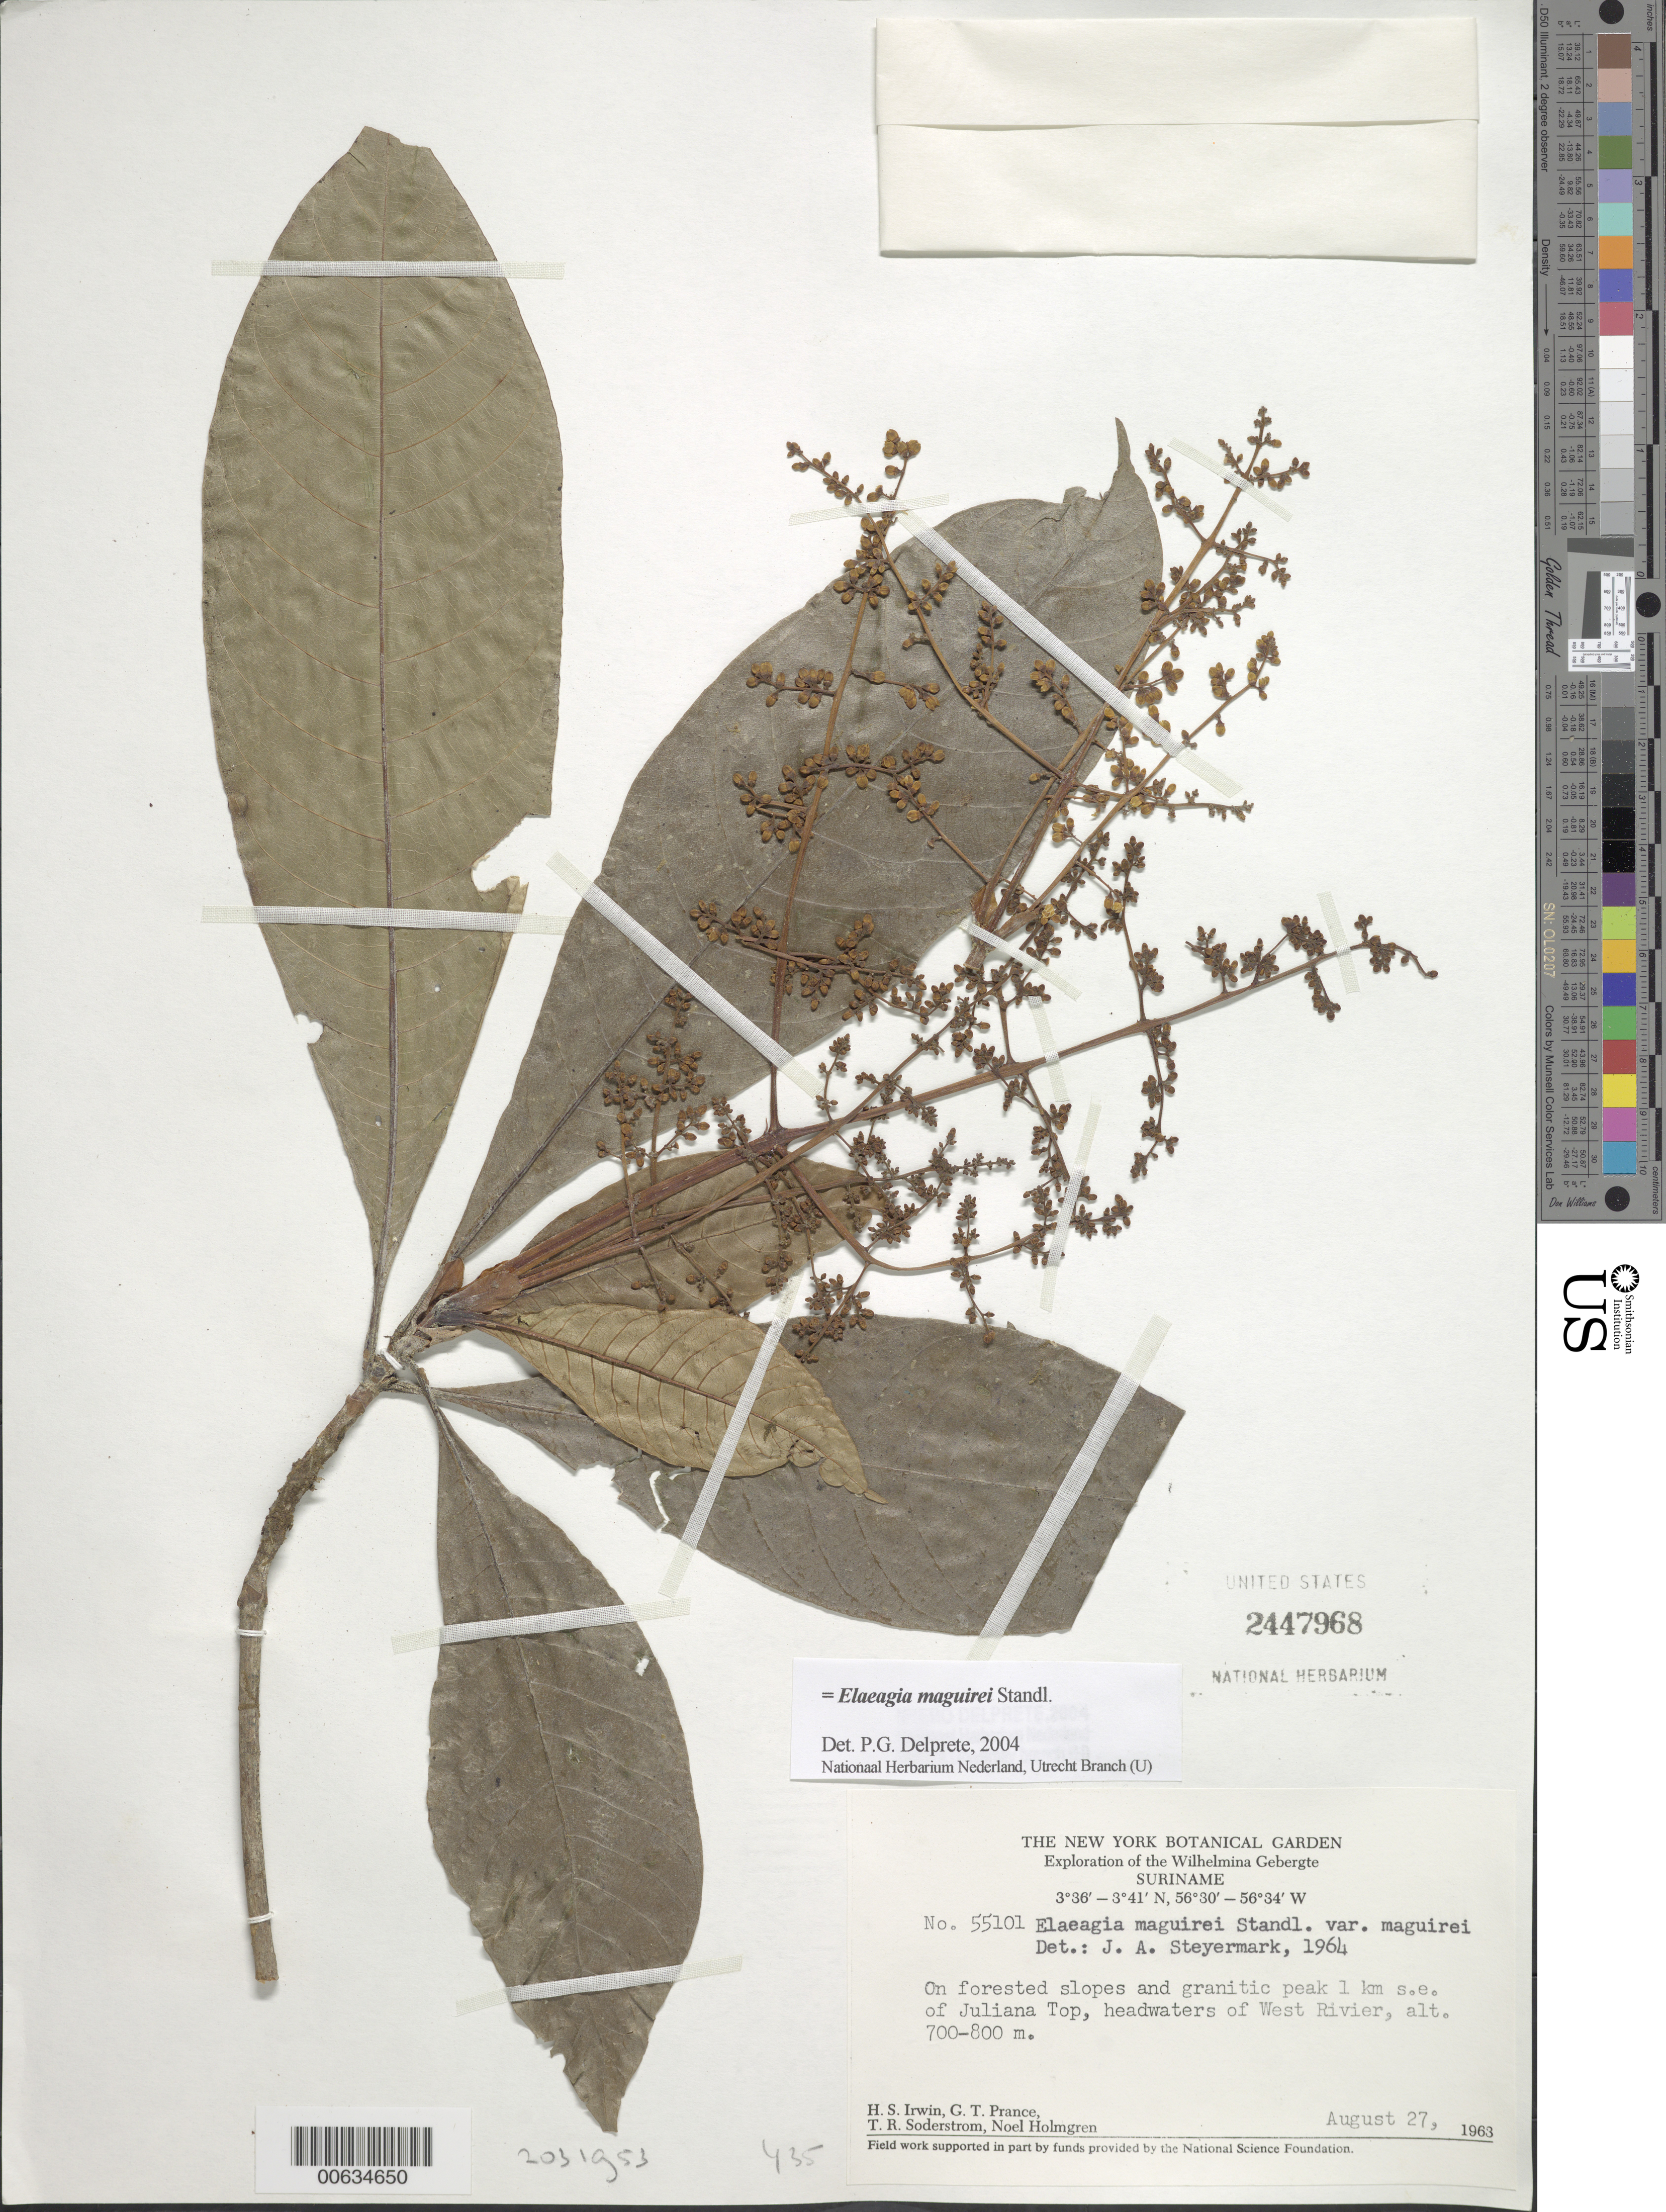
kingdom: Plantae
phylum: Tracheophyta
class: Magnoliopsida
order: Gentianales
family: Rubiaceae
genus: Elaeagia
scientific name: Elaeagia maguirei var. maguirei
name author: Standl.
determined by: Steyermark, Julian A., (VEN)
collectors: H. Irwin, G. T. Prance, T. R. Soderstrom & N. H. Holmgren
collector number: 55101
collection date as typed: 27-Aug-63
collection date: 1963-08-27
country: Suriname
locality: Juliana Top, 1 km SE of, near headwaters of West River, Wilhelmina Gebergte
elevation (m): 700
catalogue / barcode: US 2447968